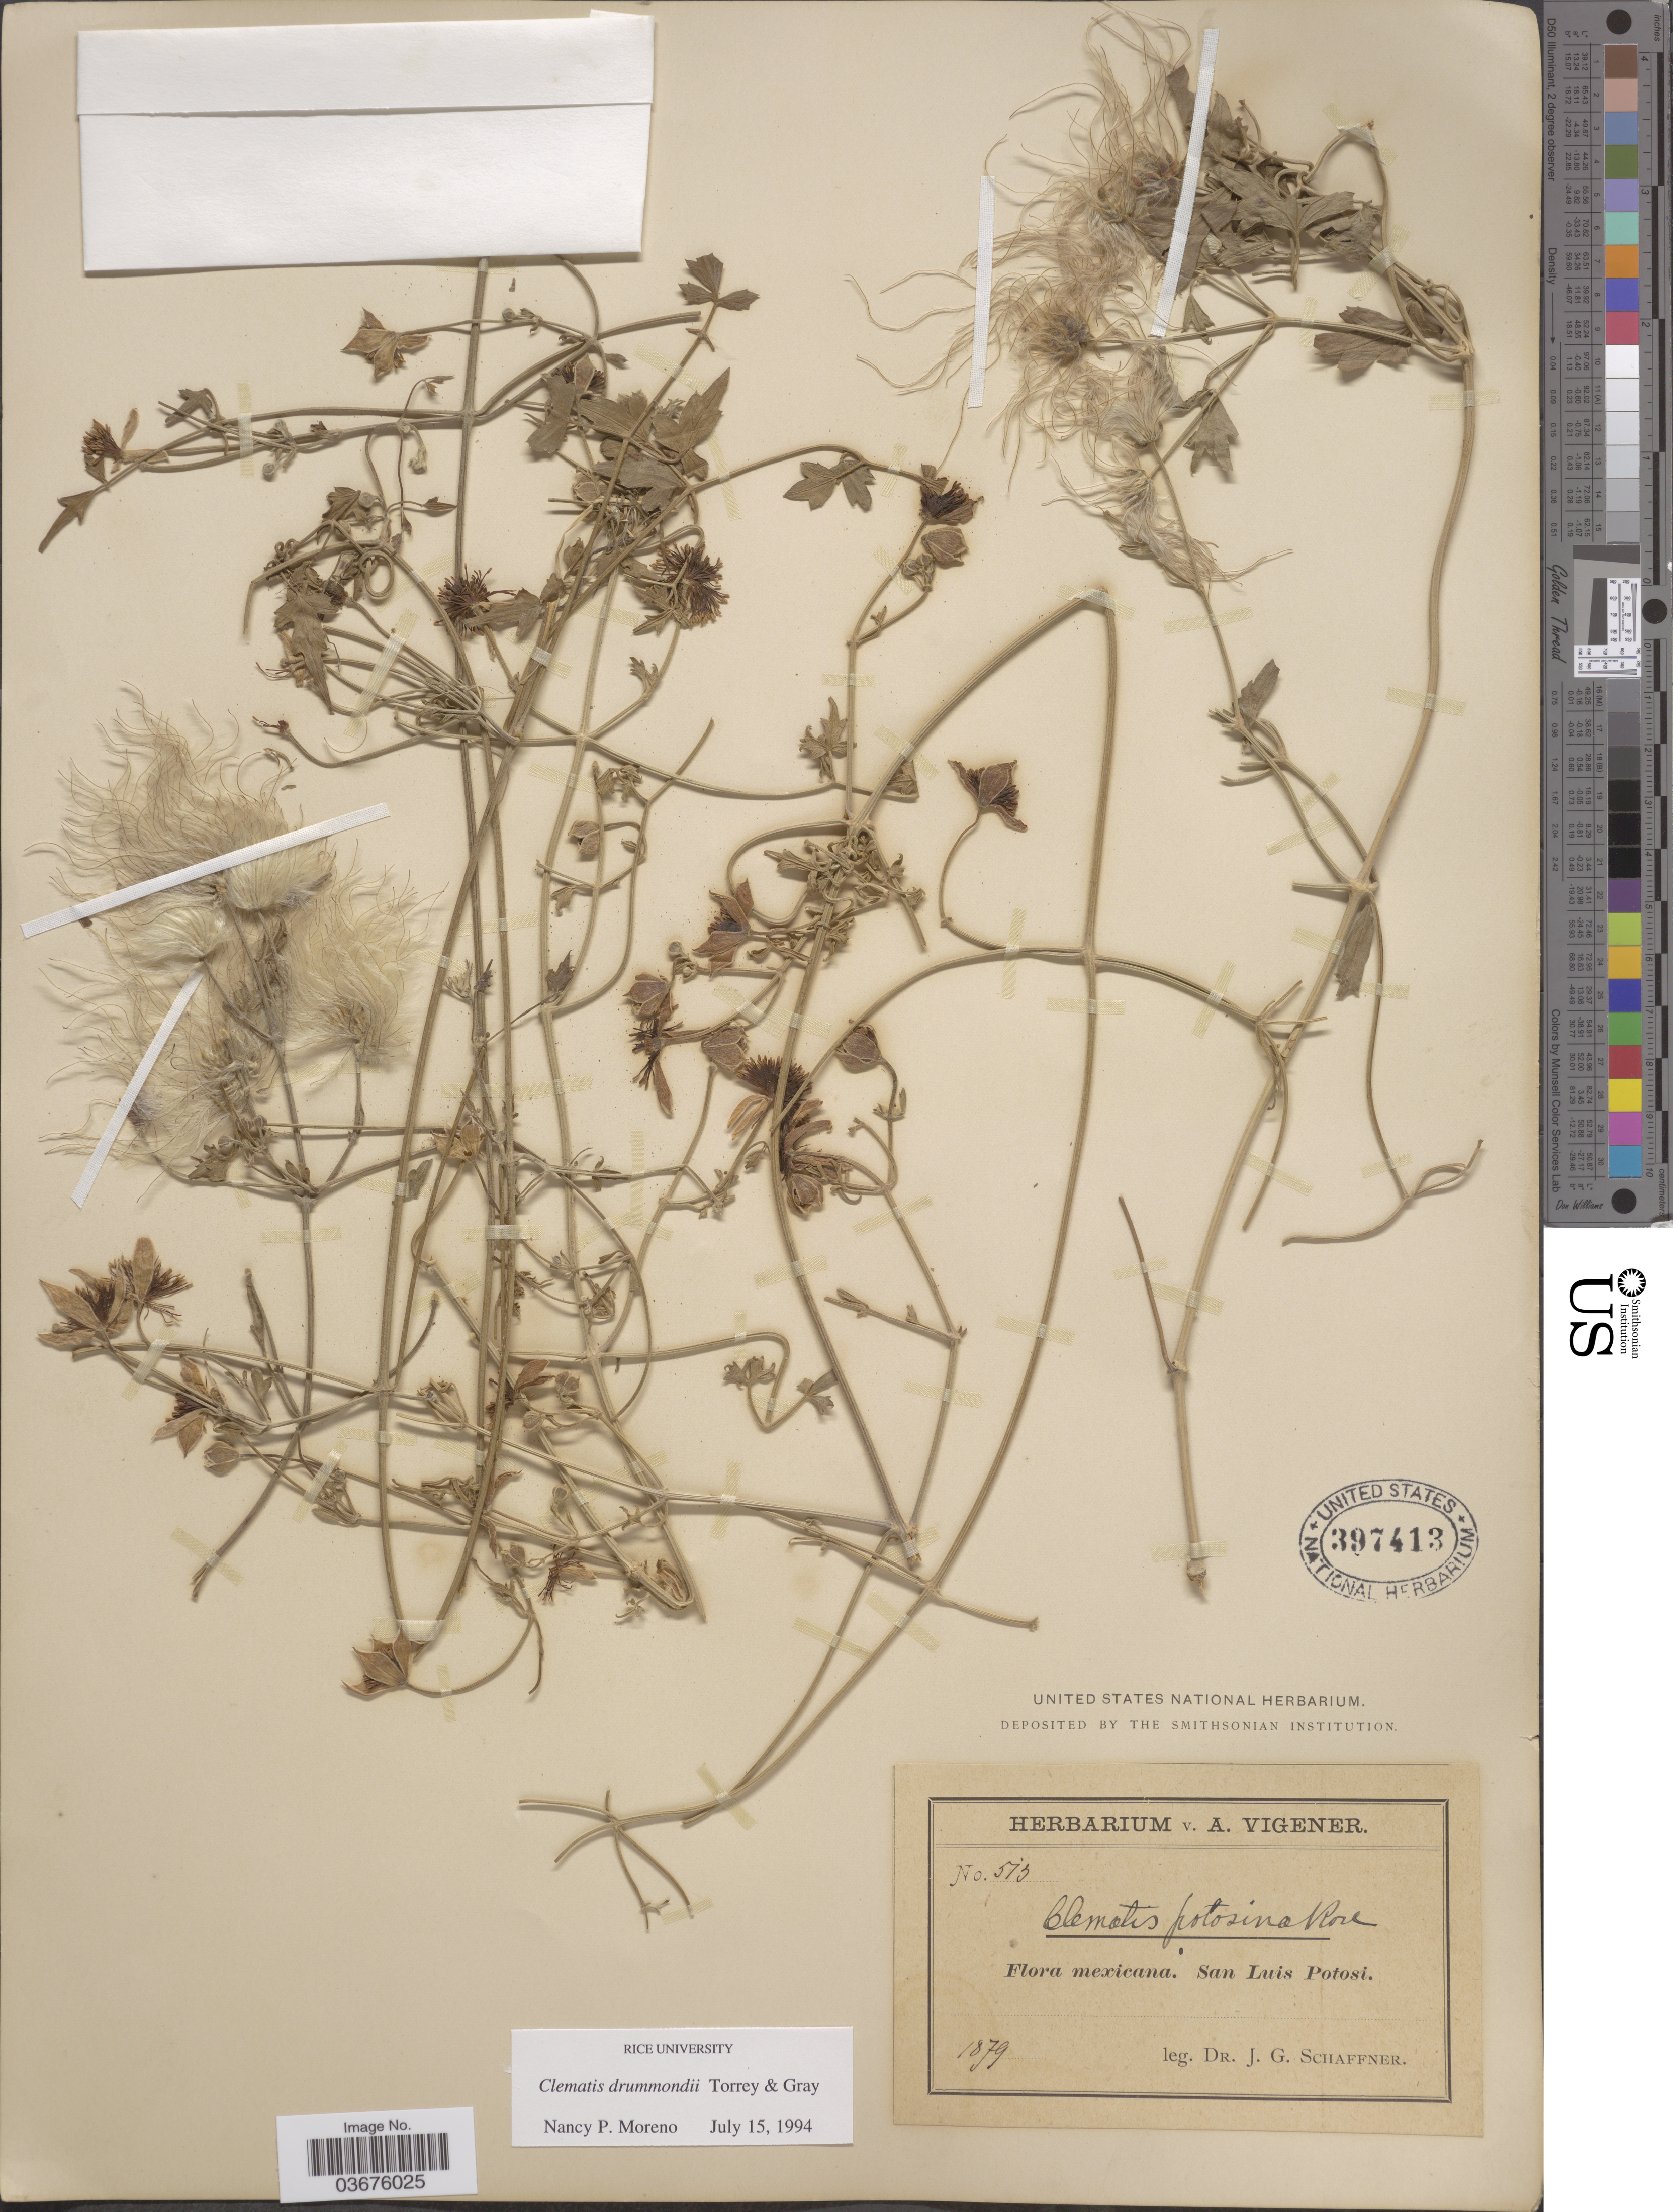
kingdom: Plantae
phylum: Tracheophyta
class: Magnoliopsida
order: Ranunculales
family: Ranunculaceae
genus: Clematis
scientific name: Clematis drummondii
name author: Torr. & A. Gray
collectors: J. G. Schaffner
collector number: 513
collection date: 1879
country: Mexico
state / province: San Luis Potosí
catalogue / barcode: US 397413